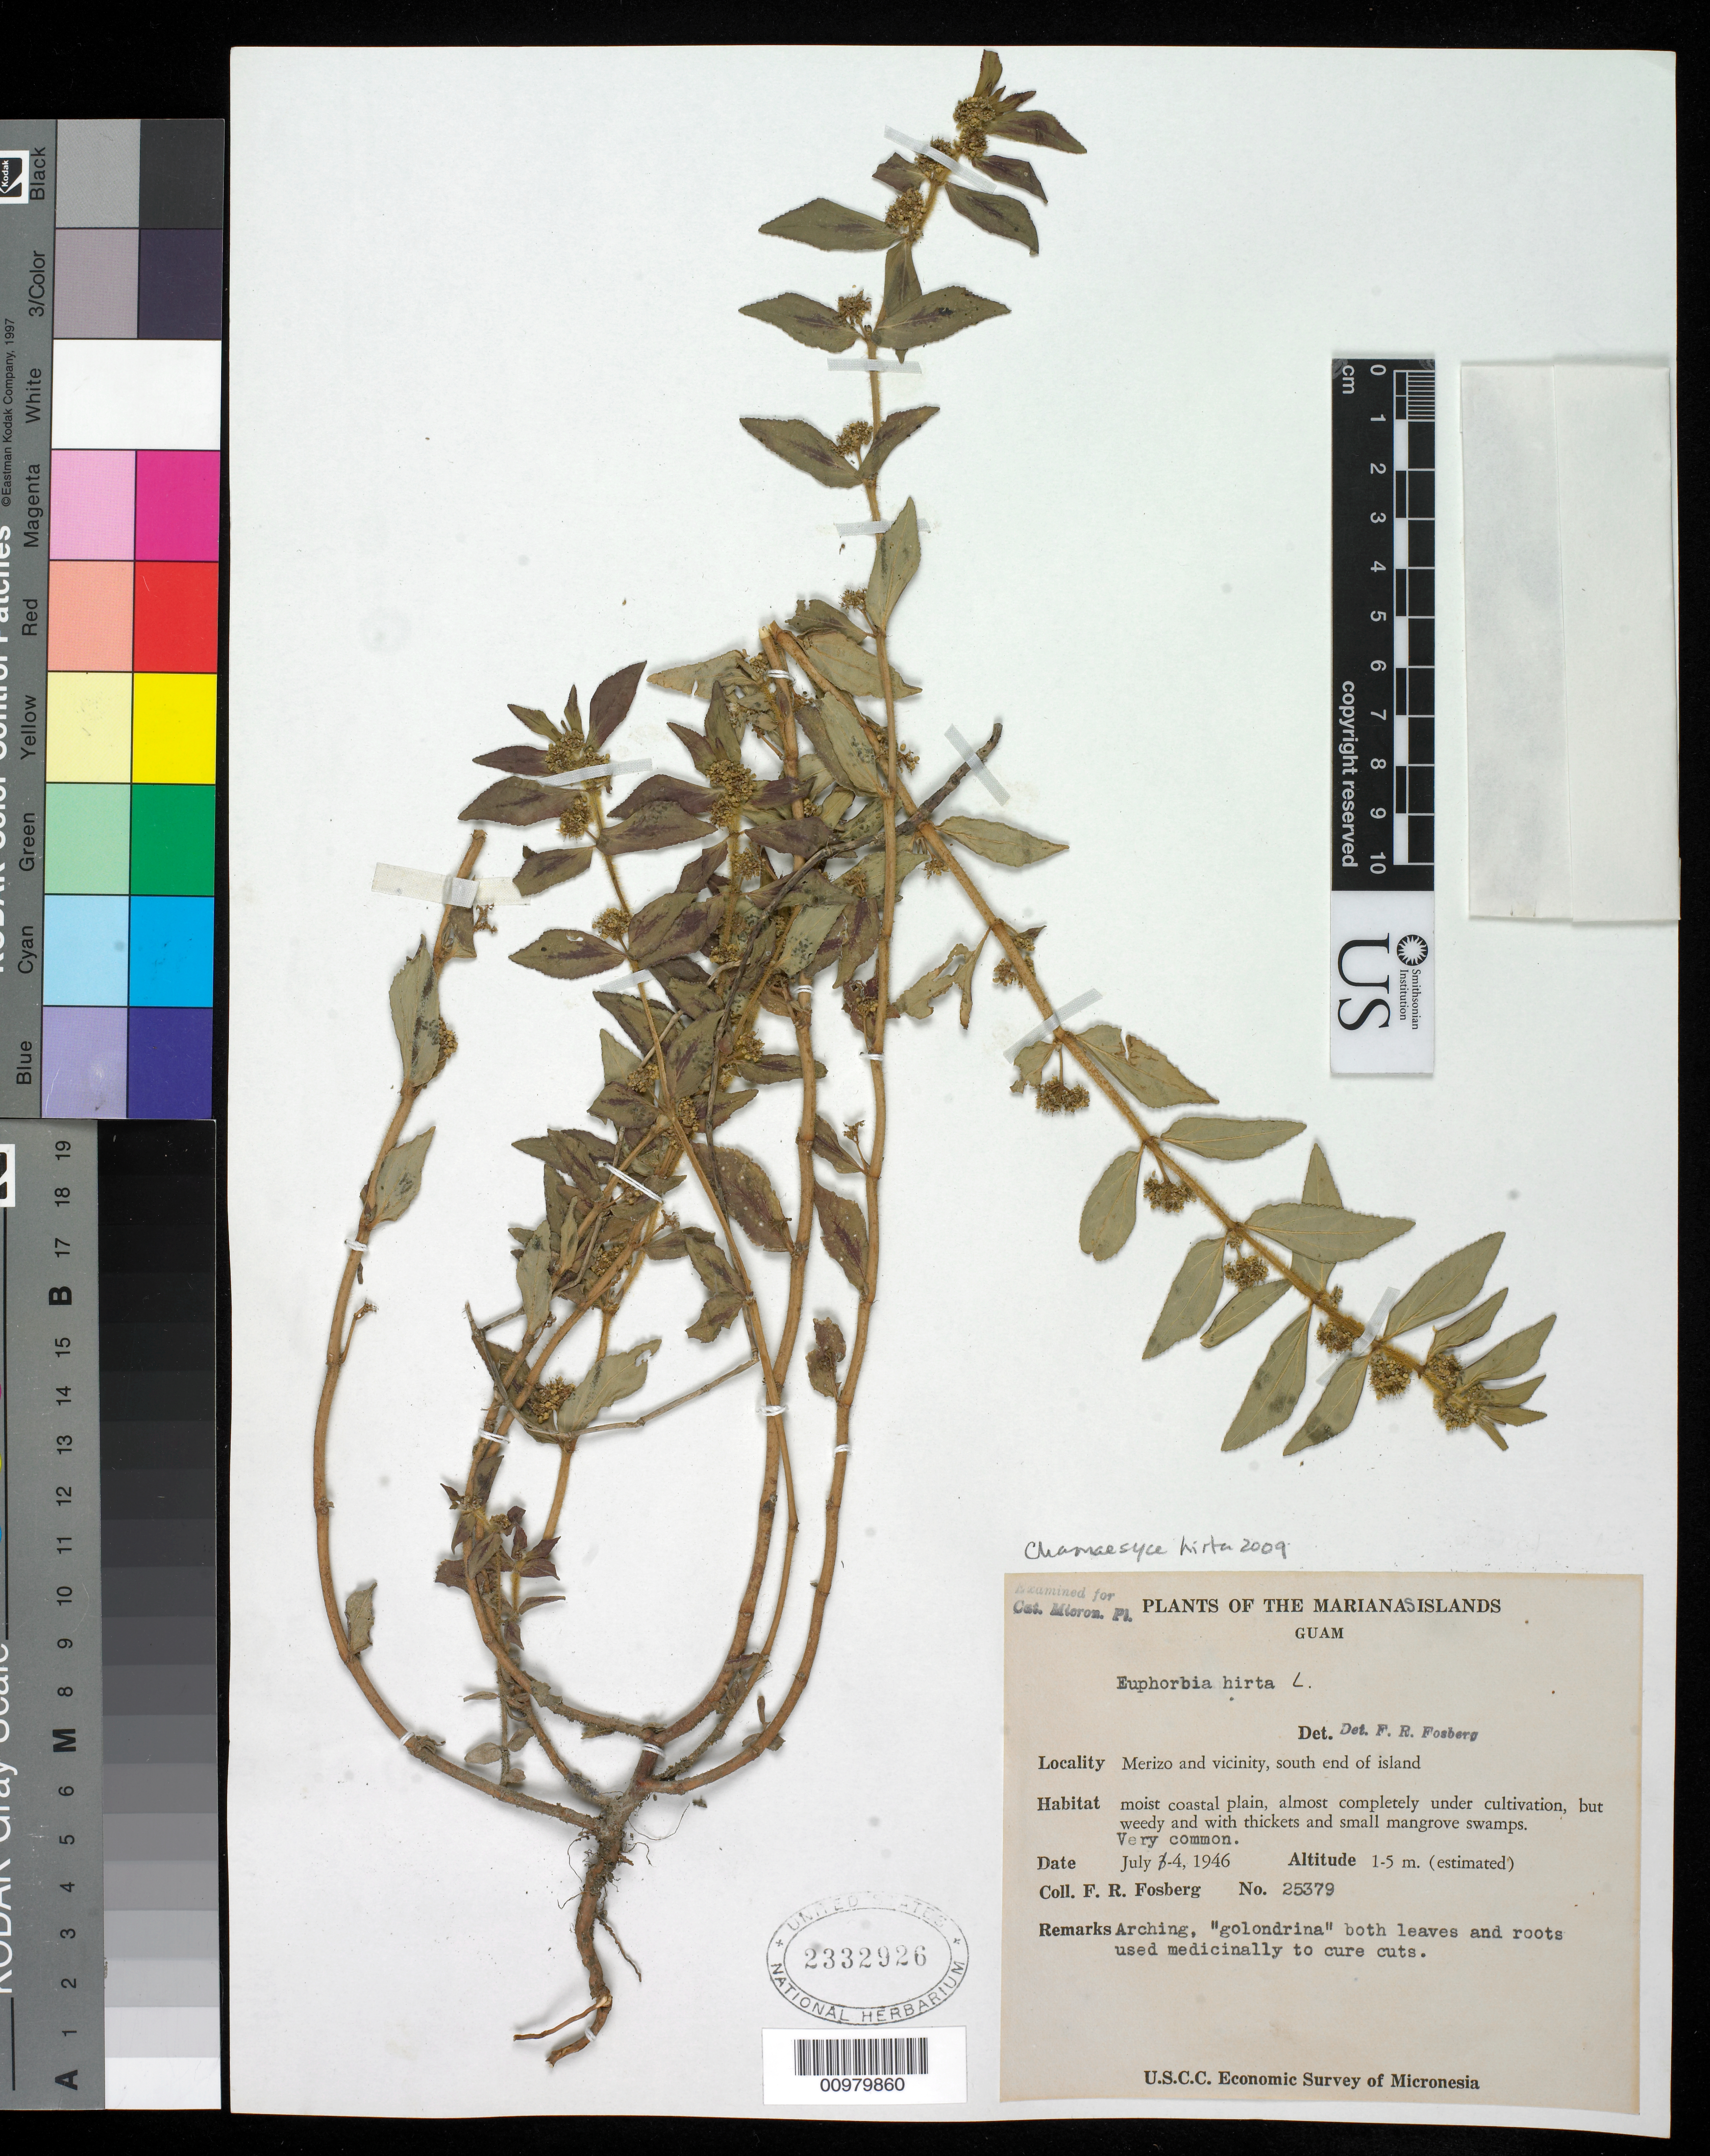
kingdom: Plantae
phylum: Tracheophyta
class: Magnoliopsida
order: Malpighiales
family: Euphorbiaceae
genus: Euphorbia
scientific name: Euphorbia hirta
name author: L.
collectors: F. R. Fosberg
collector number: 25379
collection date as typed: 04 Jul 1946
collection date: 1946-07-04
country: Guam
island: Guam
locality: Marianas Is., Guam South End, Merizo and vicinity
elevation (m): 1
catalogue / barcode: US 2332926